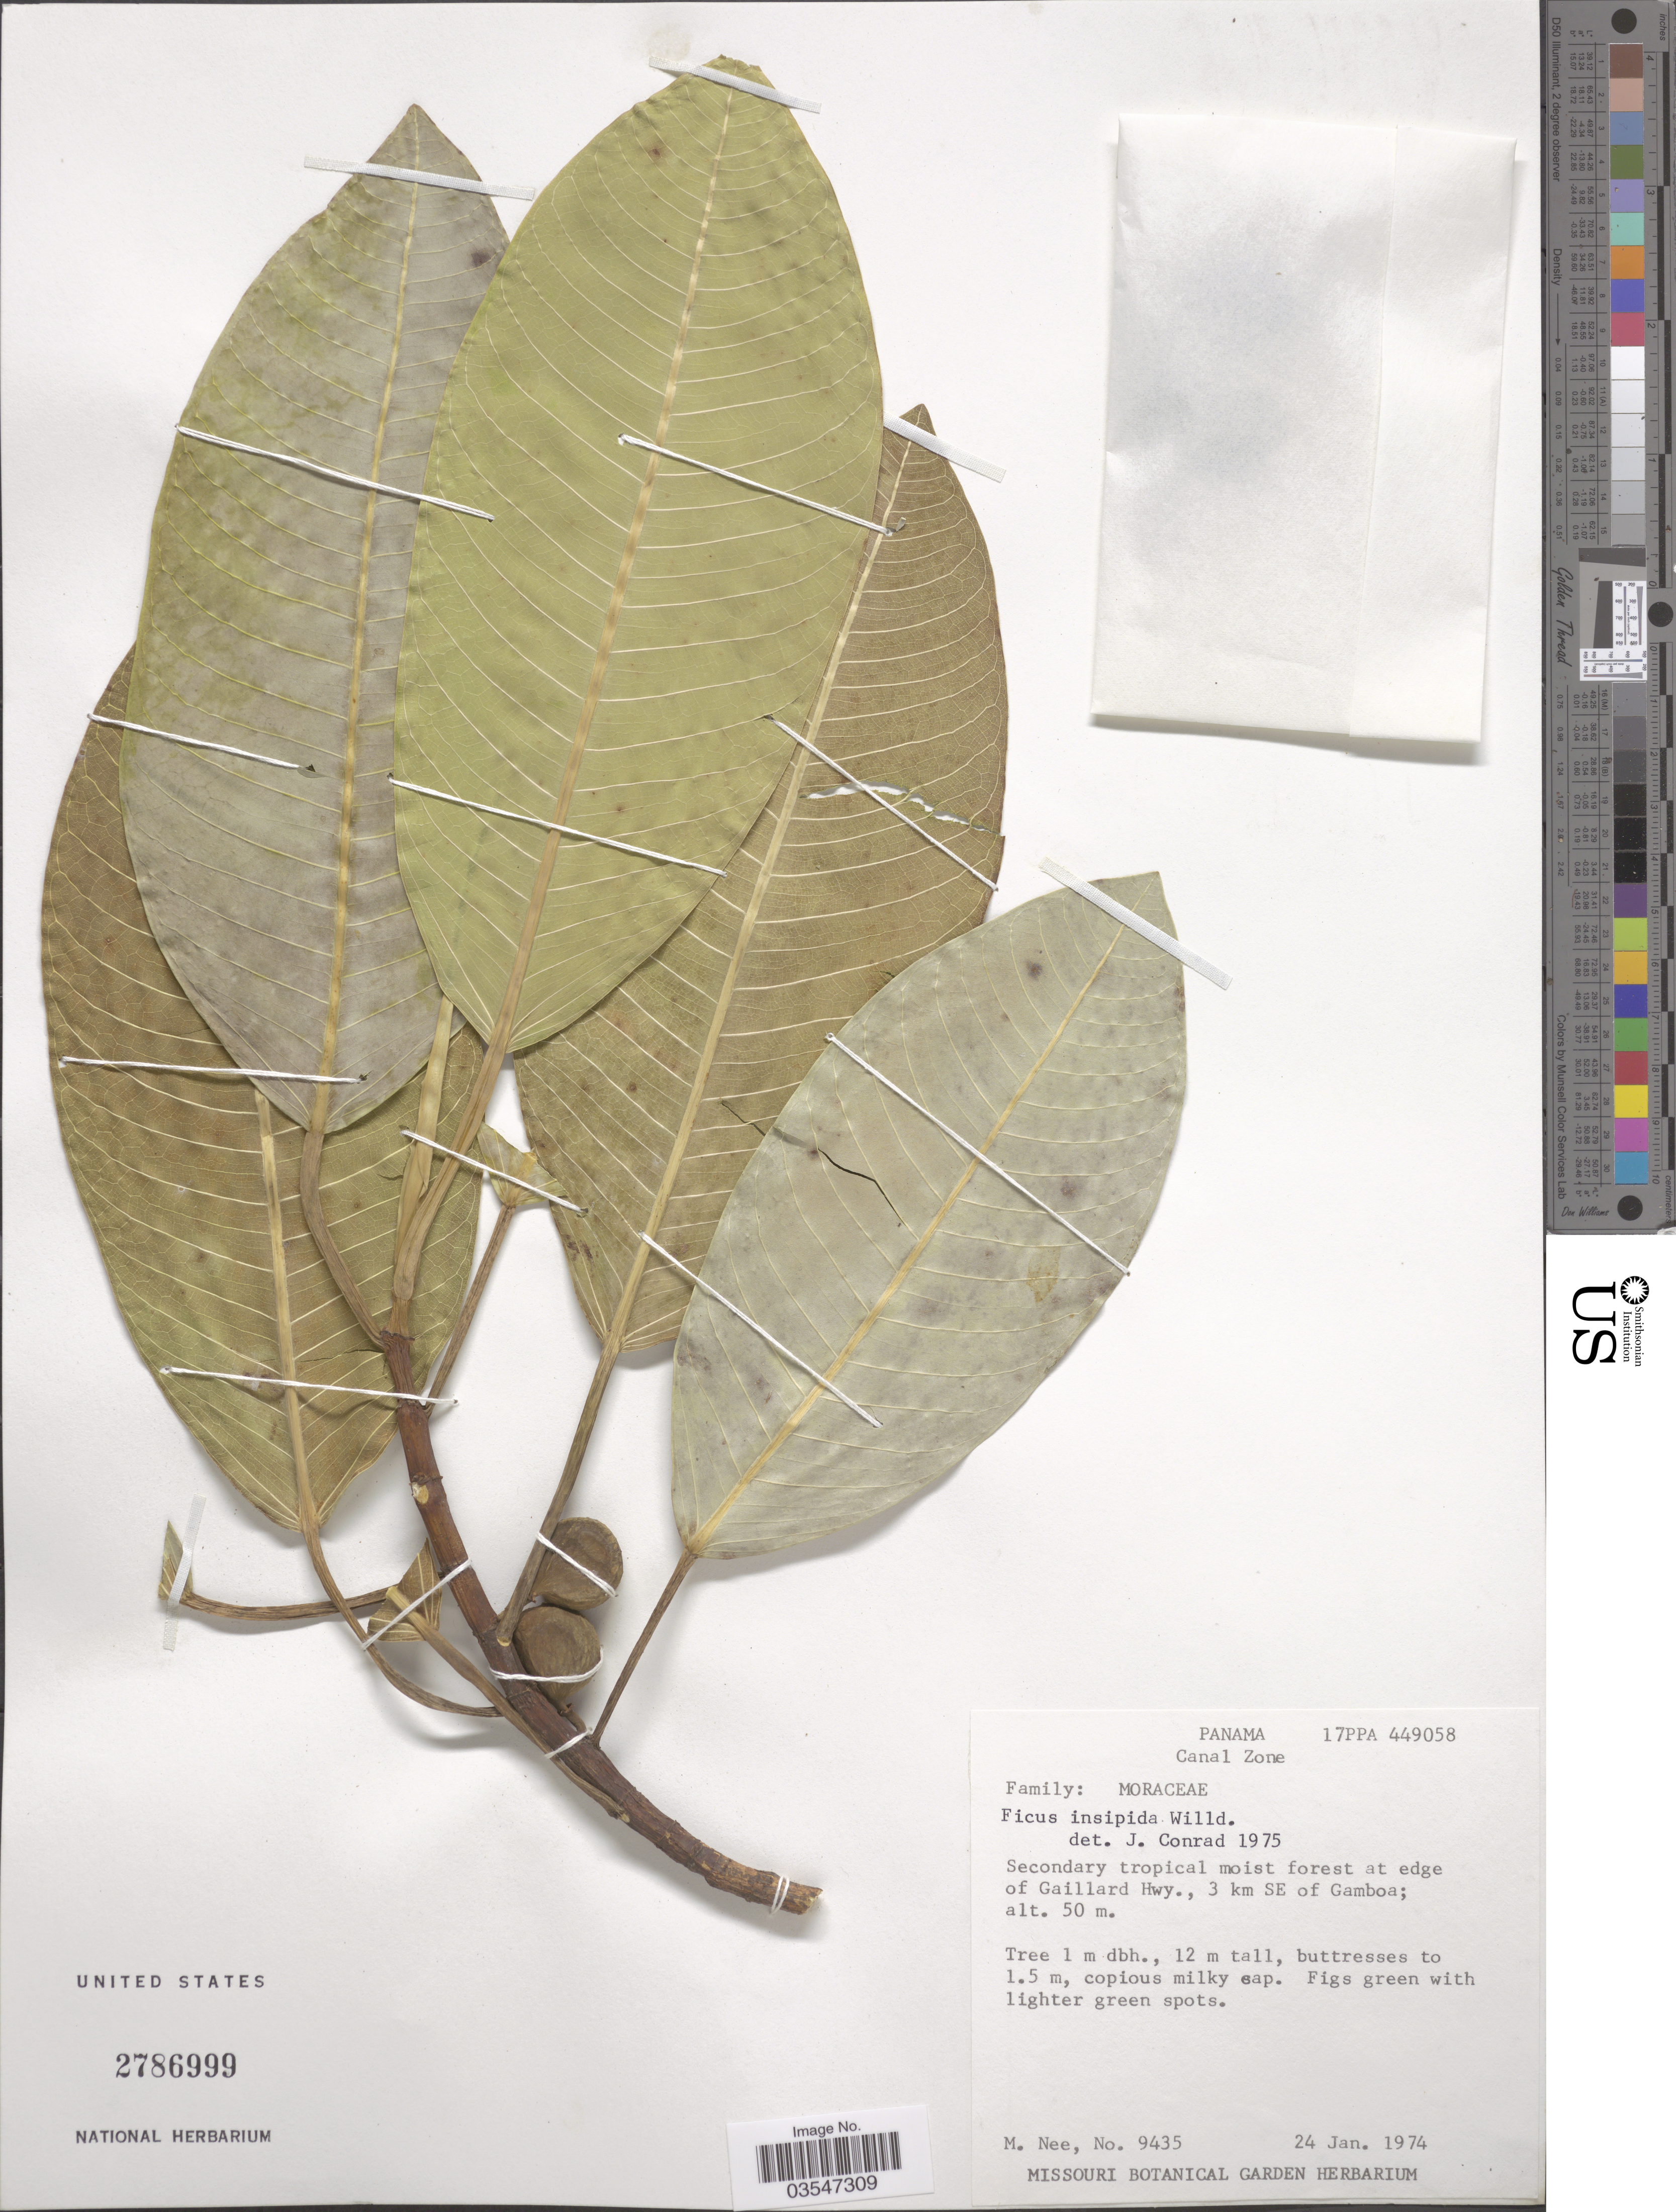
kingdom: Plantae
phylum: Tracheophyta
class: Magnoliopsida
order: Rosales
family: Moraceae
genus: Ficus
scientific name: Ficus insipida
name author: Willd.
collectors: M. Nee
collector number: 9435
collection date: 1974-01-24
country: Panama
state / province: Colón / Panamá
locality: Canal Zone. Secondary tropical moist forest at edge of Gaillard Hwy., 3 km SE of Gamboa.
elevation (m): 50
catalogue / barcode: US 2786999